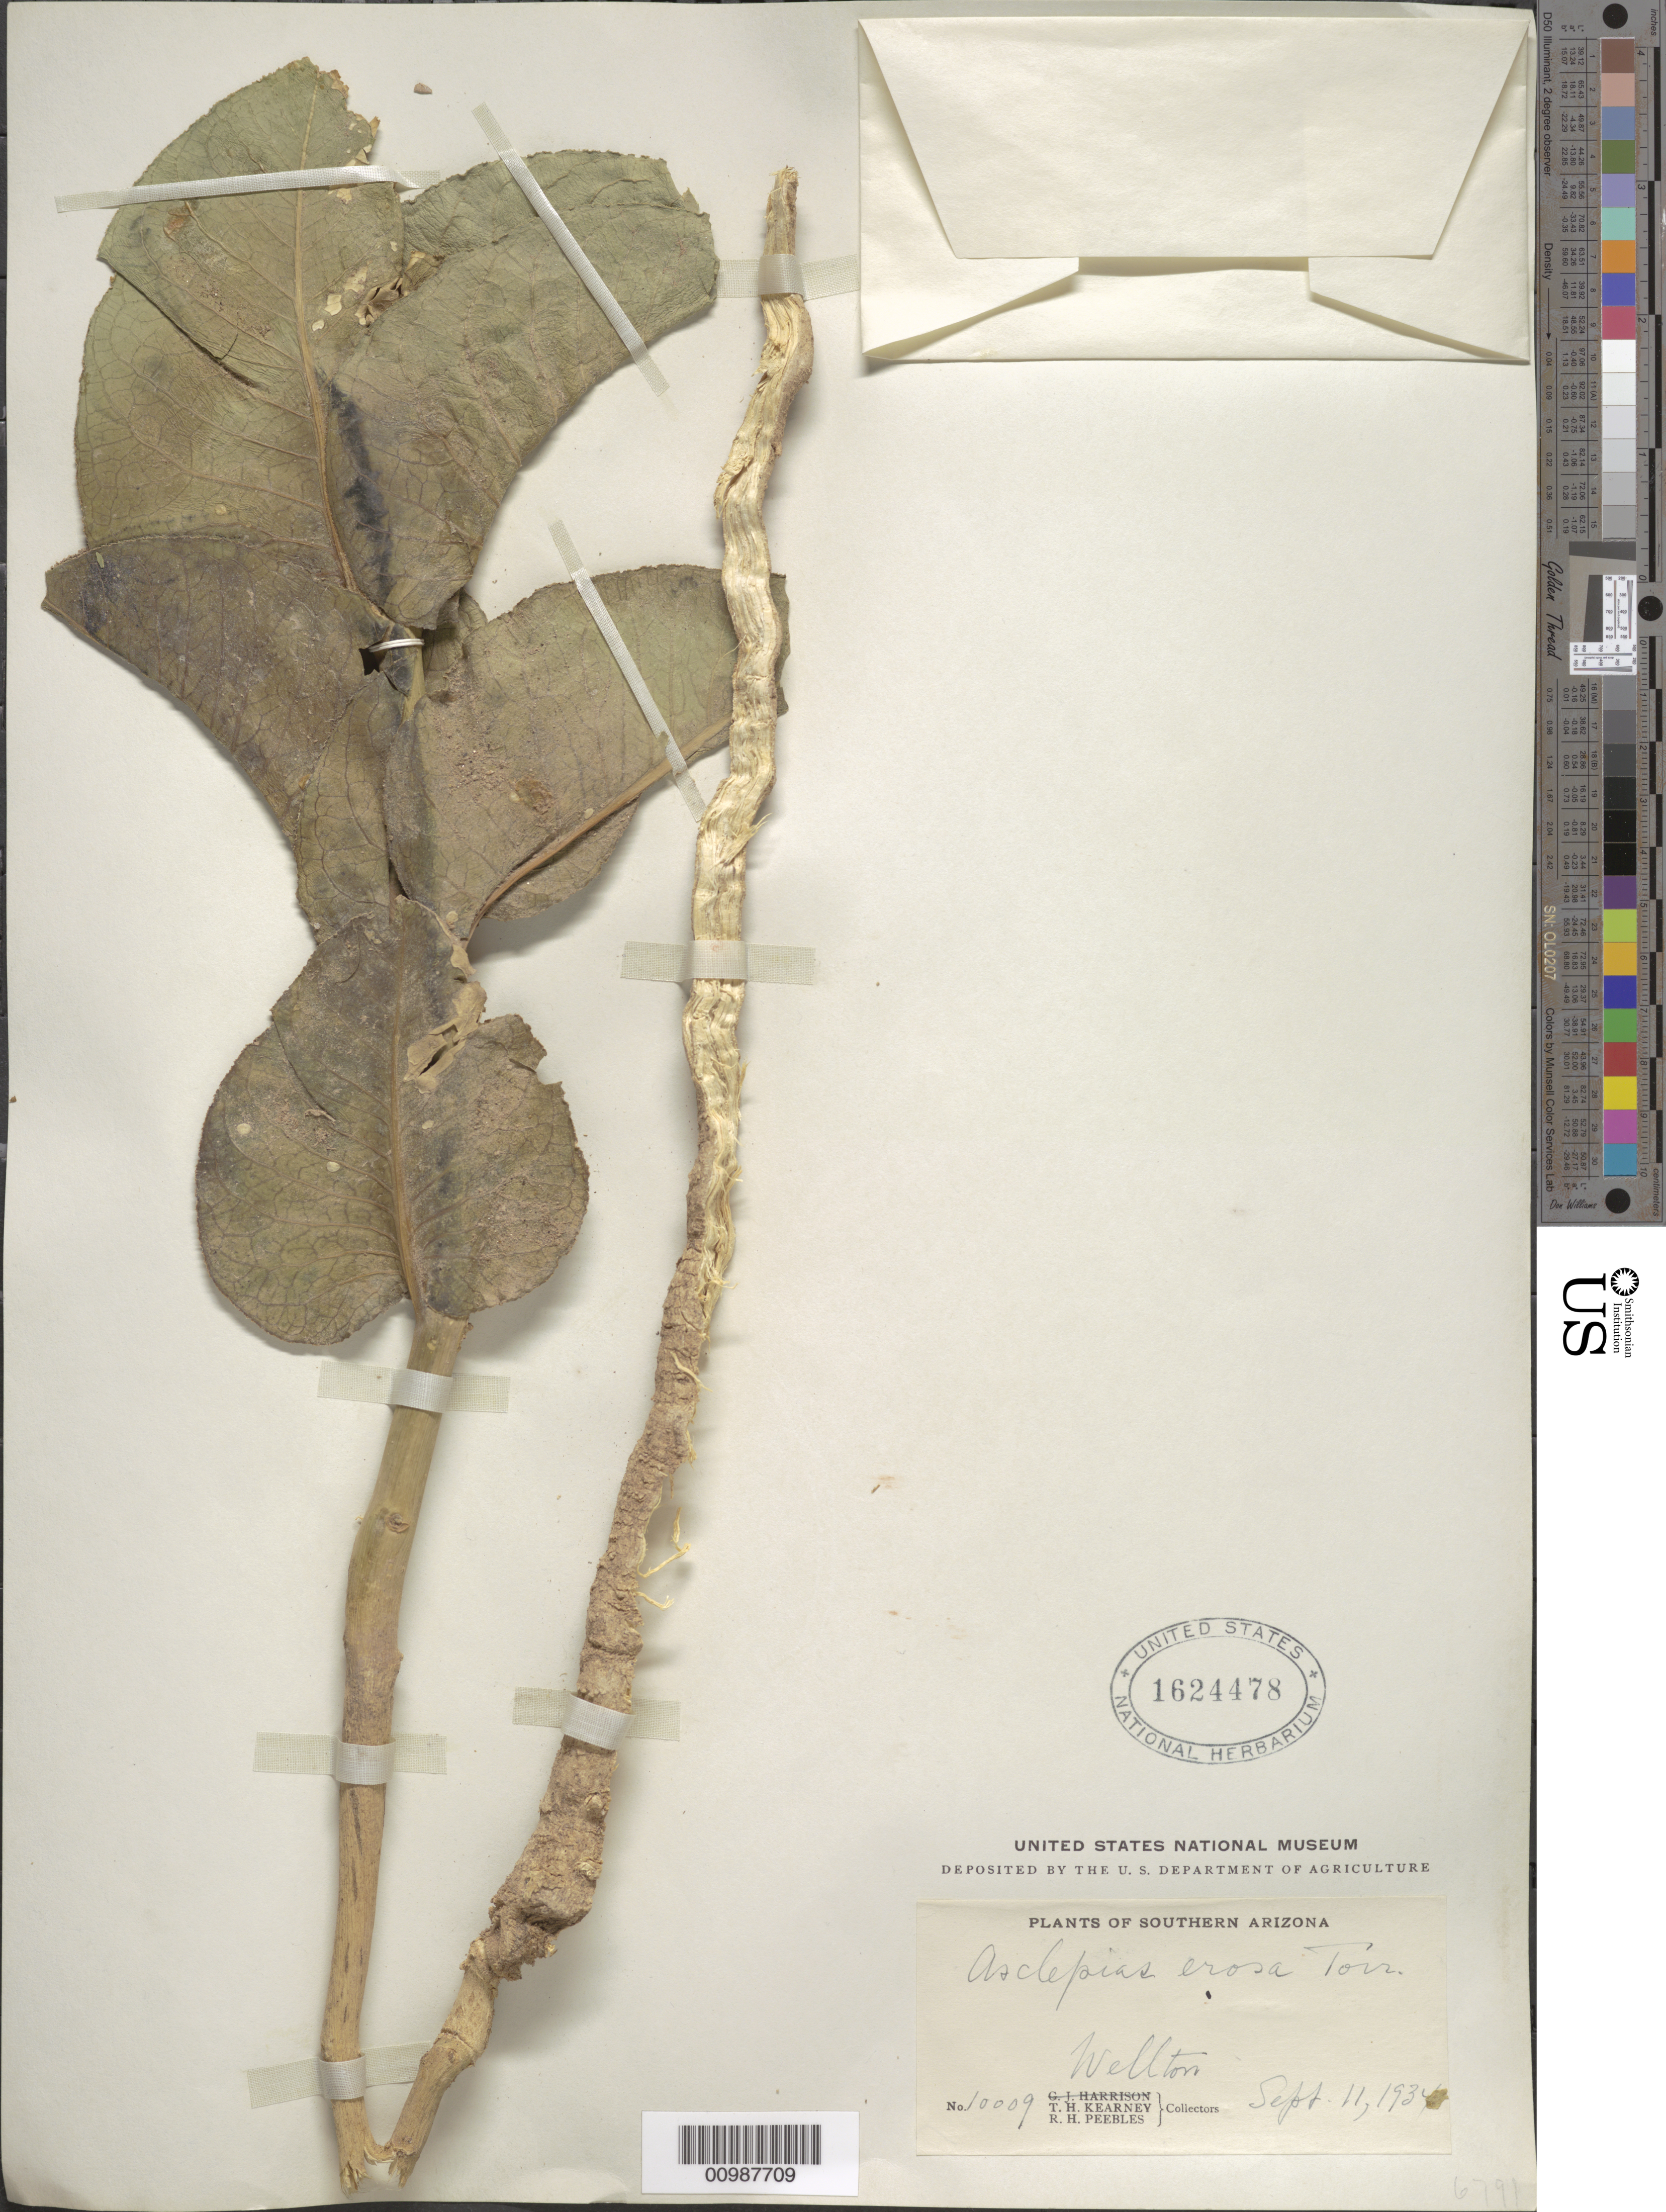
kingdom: Plantae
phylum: Tracheophyta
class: Magnoliopsida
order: Gentianales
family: Apocynaceae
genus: Asclepias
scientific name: Asclepias erosa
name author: Torr.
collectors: T. H. Kearney & R. H. Peebles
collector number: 10009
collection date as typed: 11 Sep 1934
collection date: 1934-09-11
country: United States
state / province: Arizona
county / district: Yuma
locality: Wellton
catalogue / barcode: US 1624478